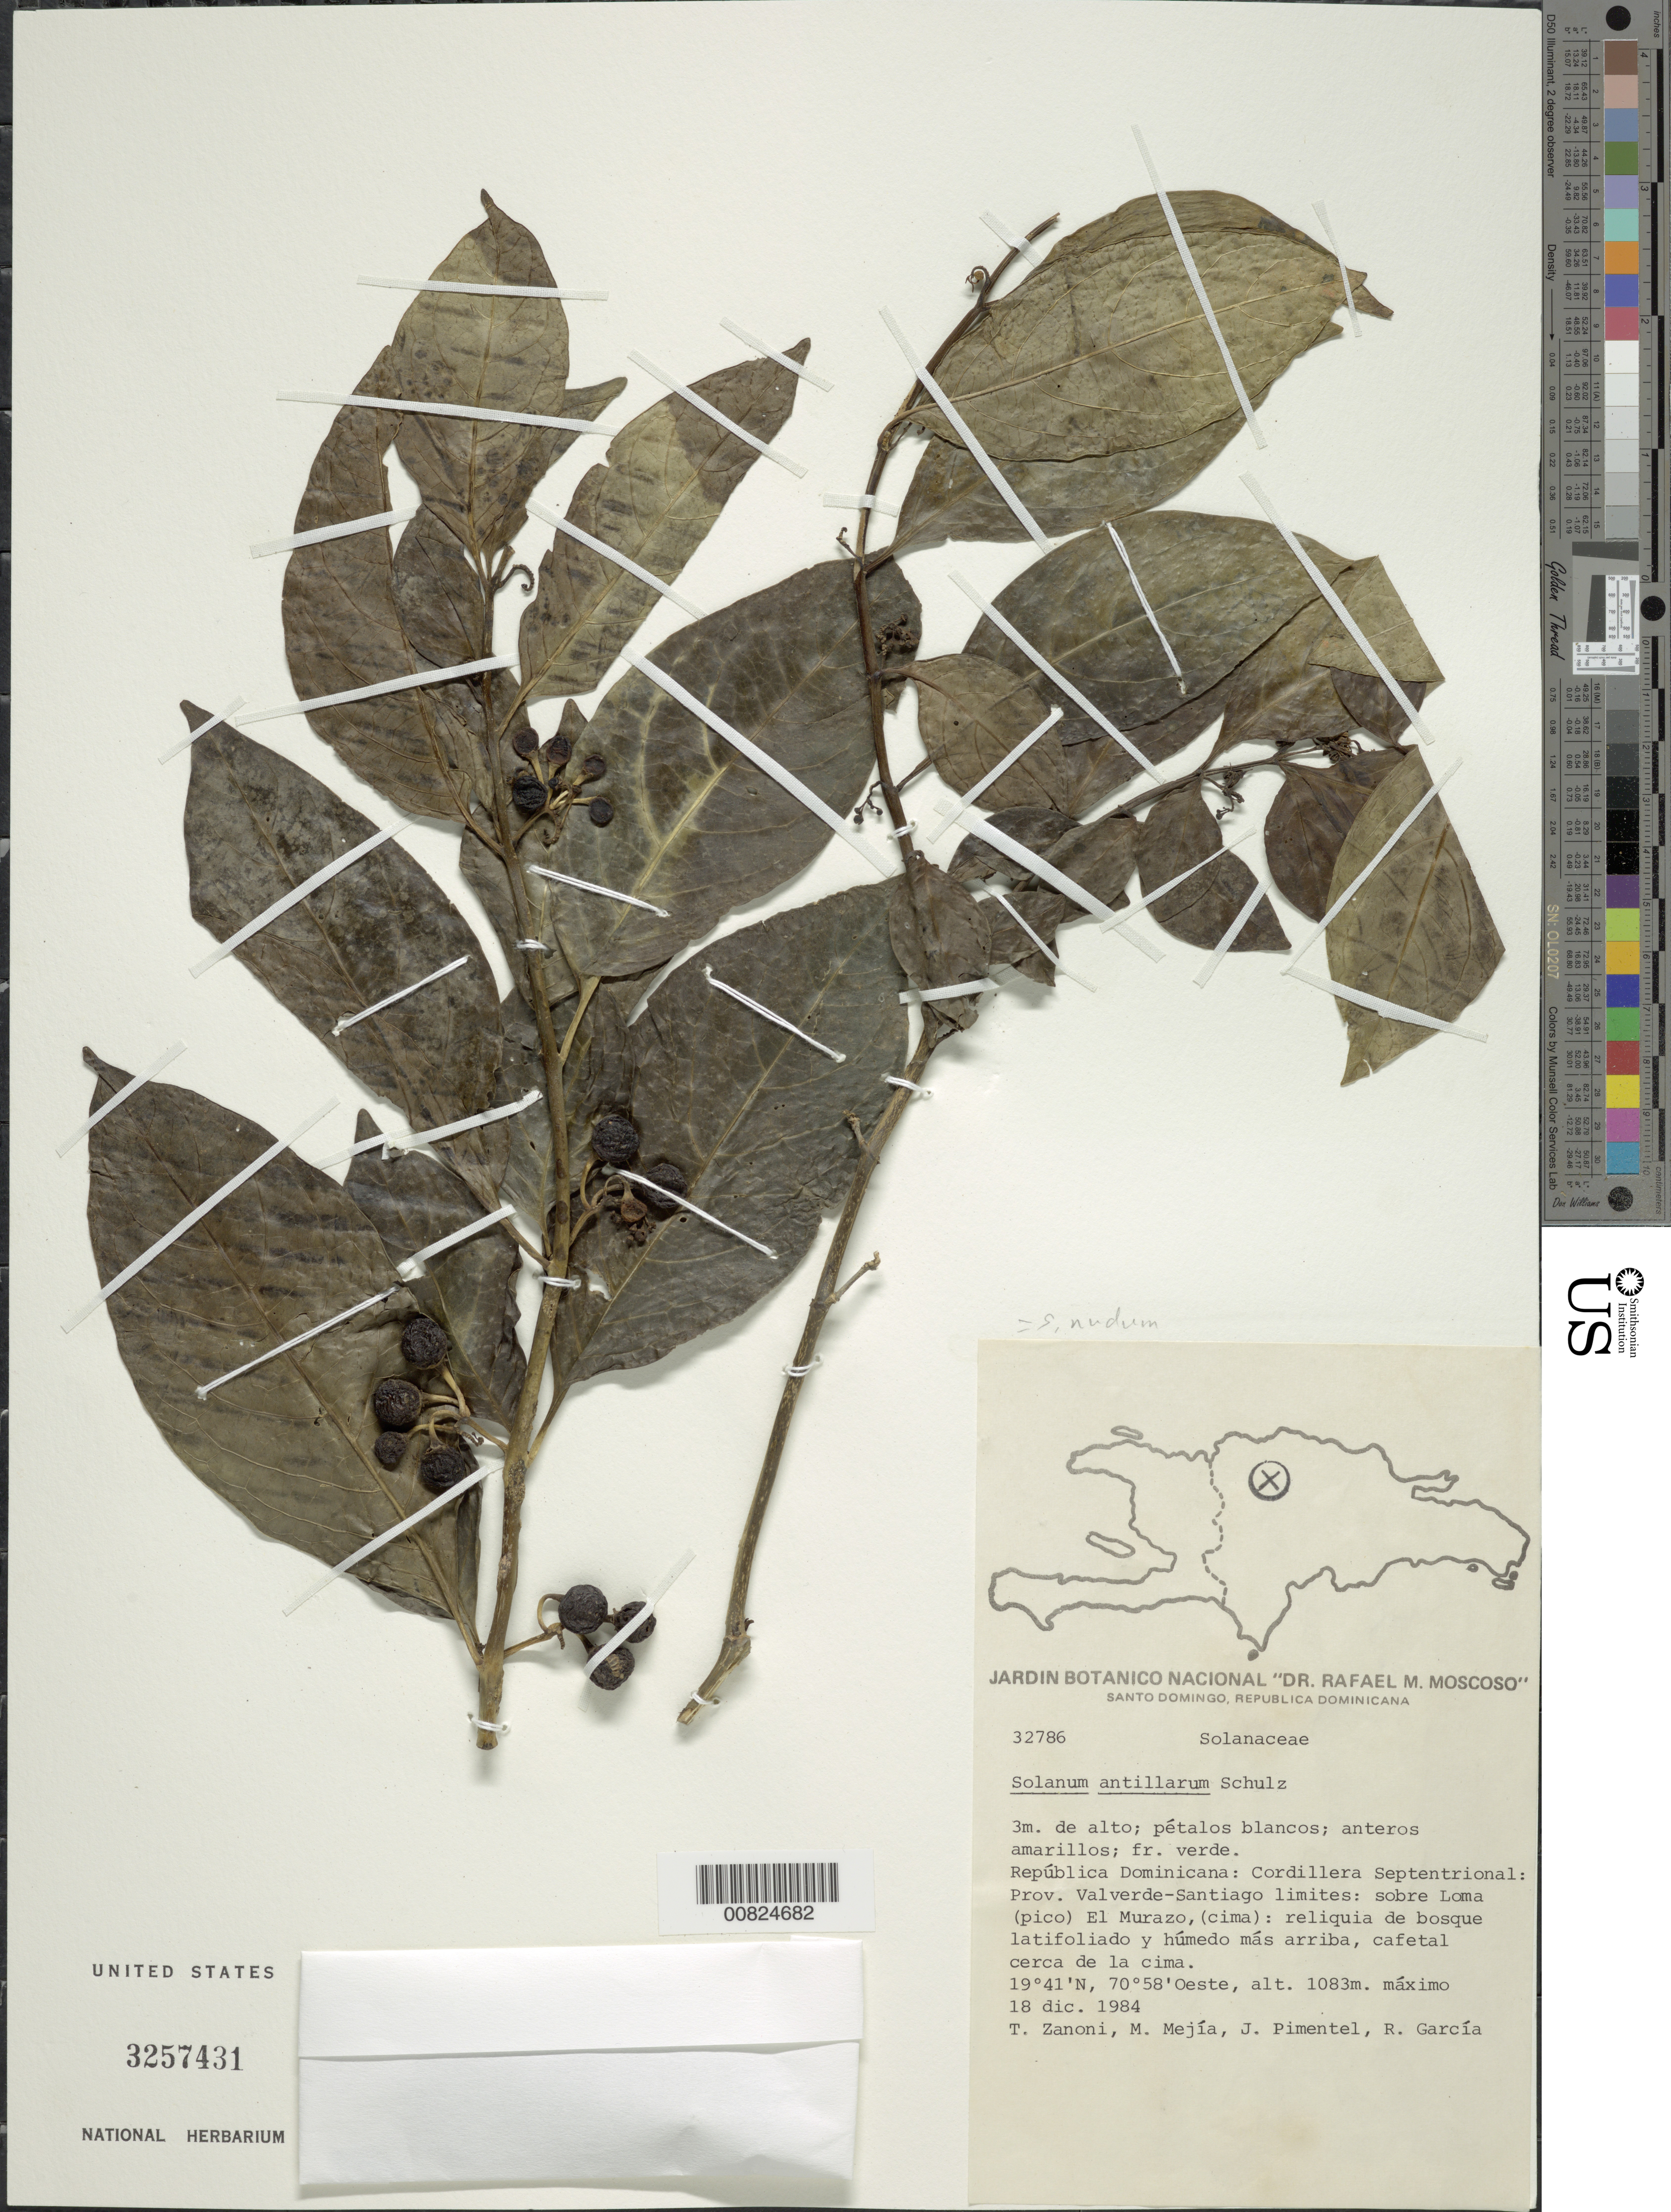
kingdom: Plantae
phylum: Tracheophyta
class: Magnoliopsida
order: Solanales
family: Solanaceae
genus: Solanum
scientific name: Solanum nudum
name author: Dunal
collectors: T. A. Zanoni, M. Mejia, J. Pimental & R. G. García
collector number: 32786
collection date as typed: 18 Dec 1984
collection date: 1984-12-18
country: Dominican Republic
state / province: Valverde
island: Hispaniola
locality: Cordillera Septentrional: Prov. Valverde-Santiago limites: sobre Loma (pico) El Murazo, (cima)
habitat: Reliquia de bosque latifoliado y húmedo más arriba, cafetal cerca de la cima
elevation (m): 1083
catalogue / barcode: US 3257431